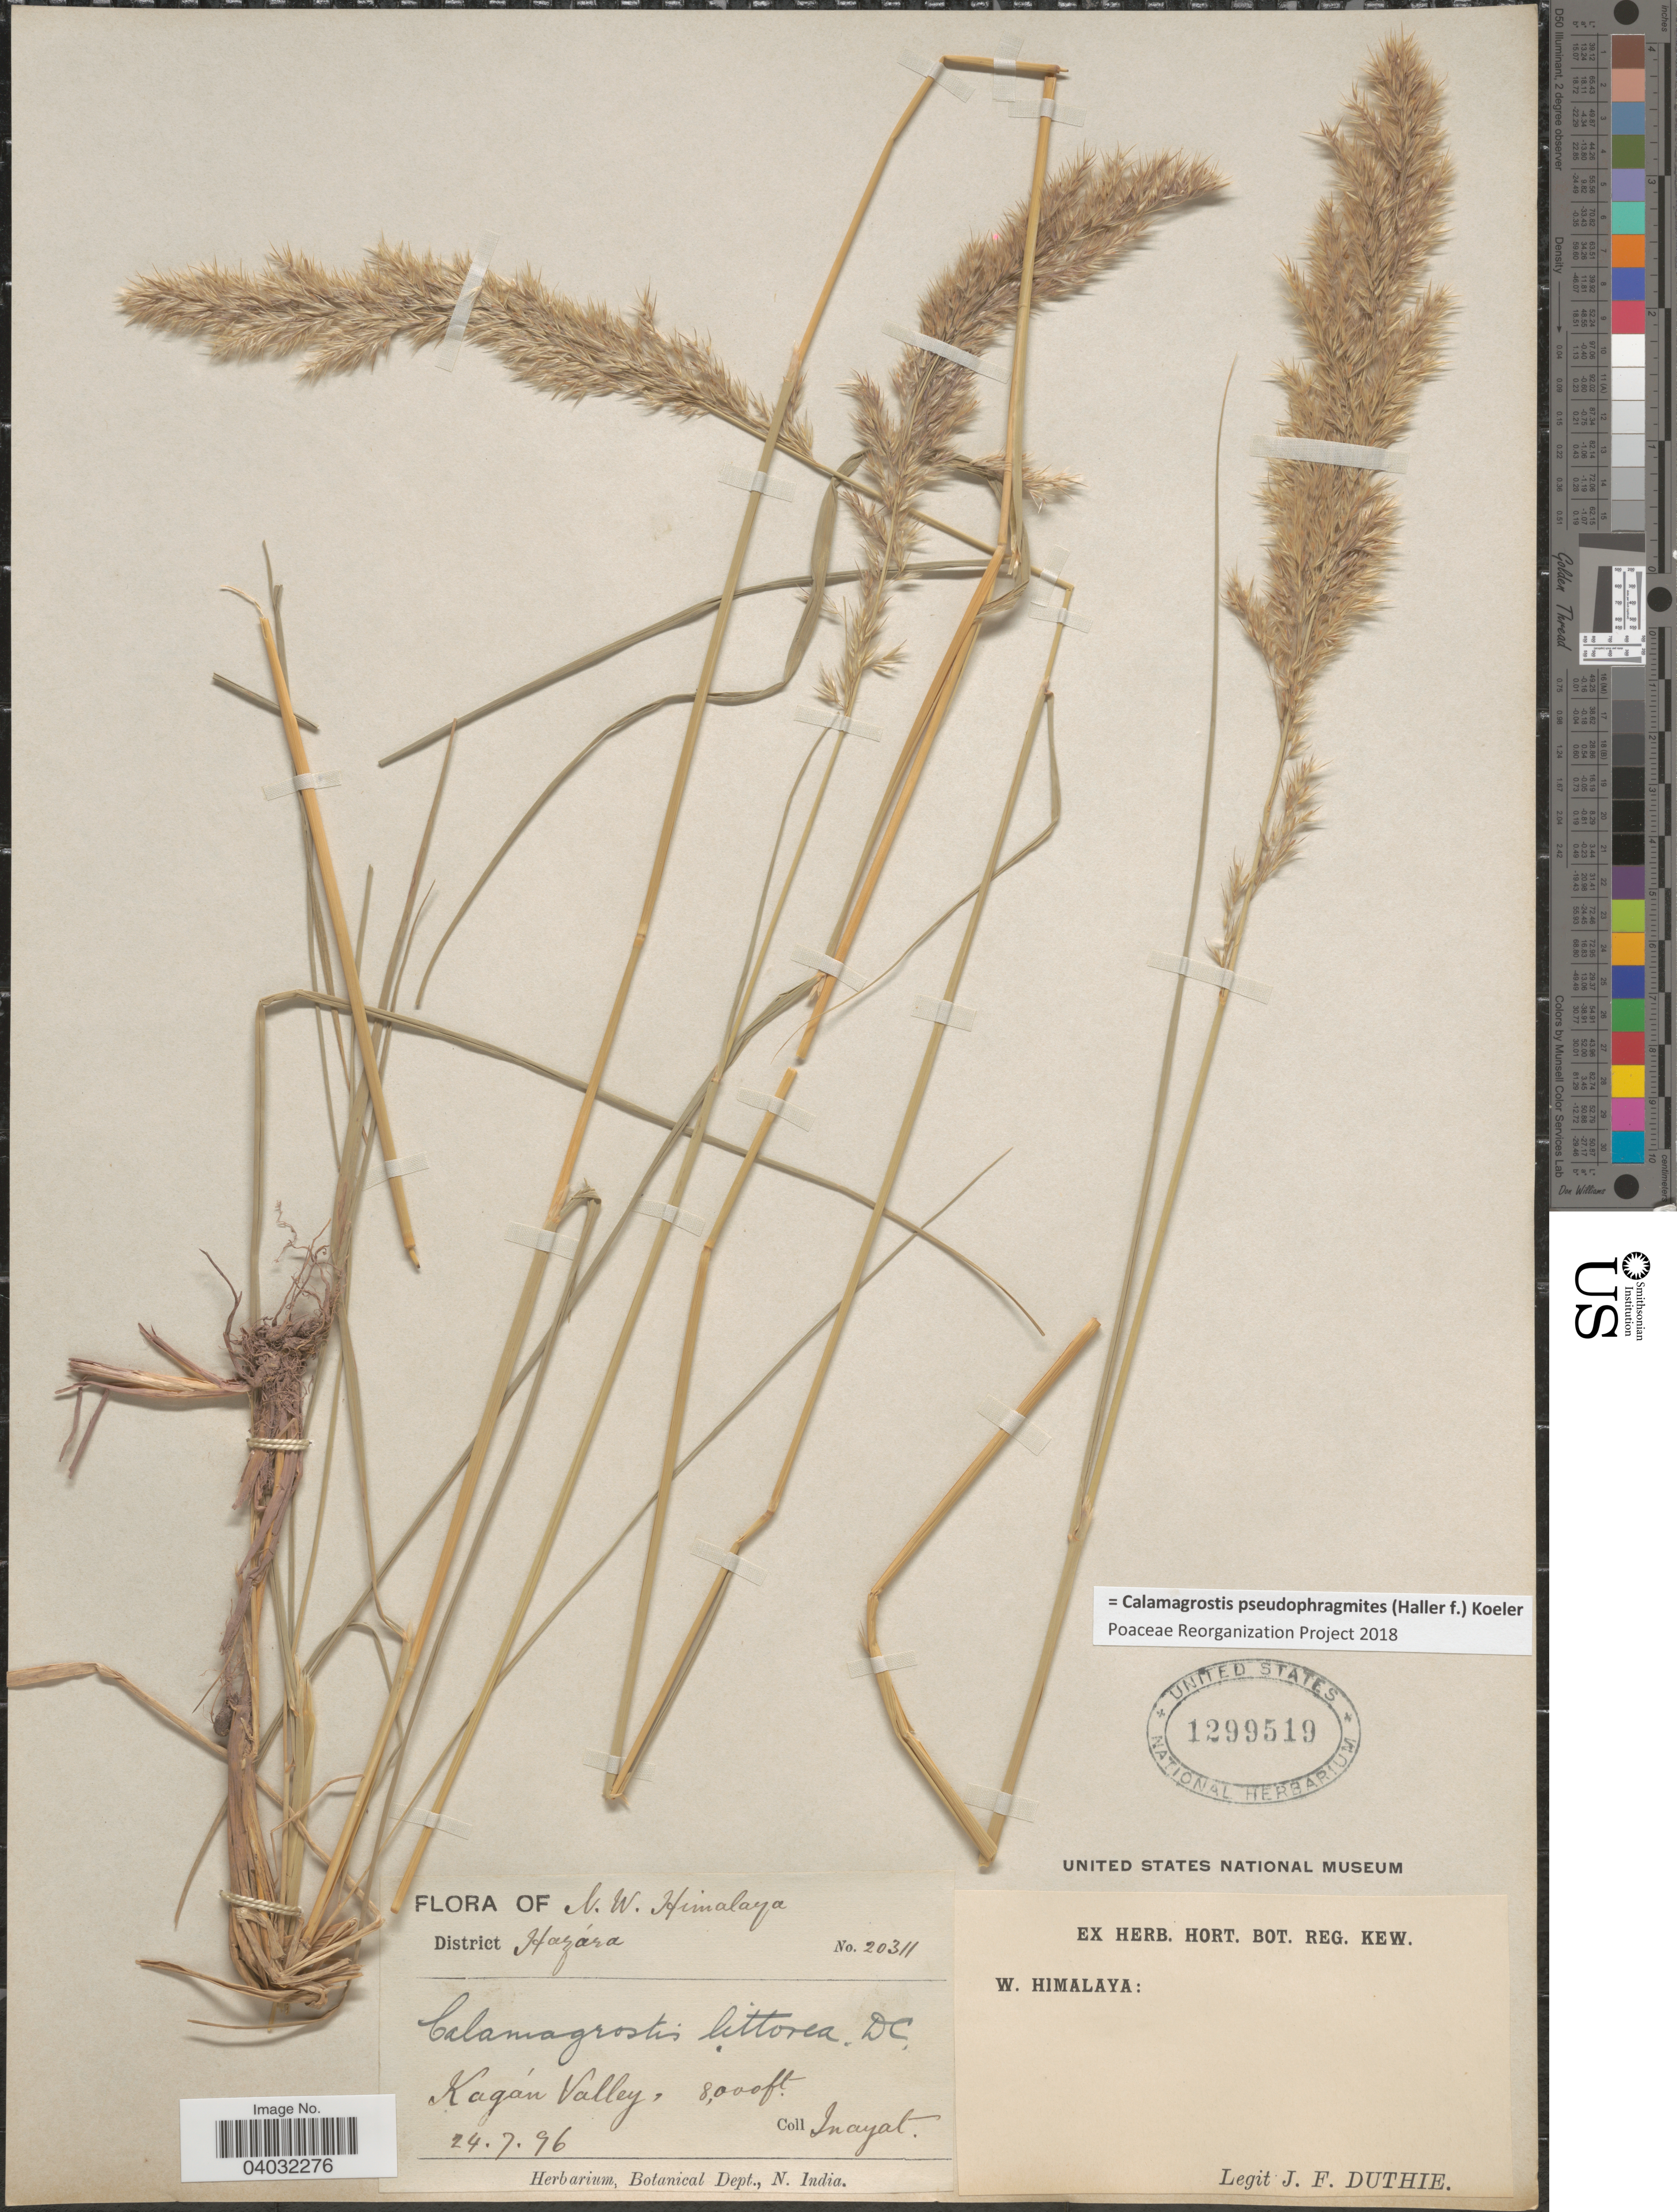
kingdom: Plantae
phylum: Tracheophyta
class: Liliopsida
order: Poales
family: Poaceae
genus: Calamagrostis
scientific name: Calamagrostis pseudophragmites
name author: (Haller f.) Koeler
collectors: J. F. Duthie & -. Inayat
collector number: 20311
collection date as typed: Transcribed d/m/y: 24/7/96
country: Pakistan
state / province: Khyber Pakhtunkhwa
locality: N.W. Himalaya. District Hazára. Kagán Valley.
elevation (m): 2438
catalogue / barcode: US 1299519